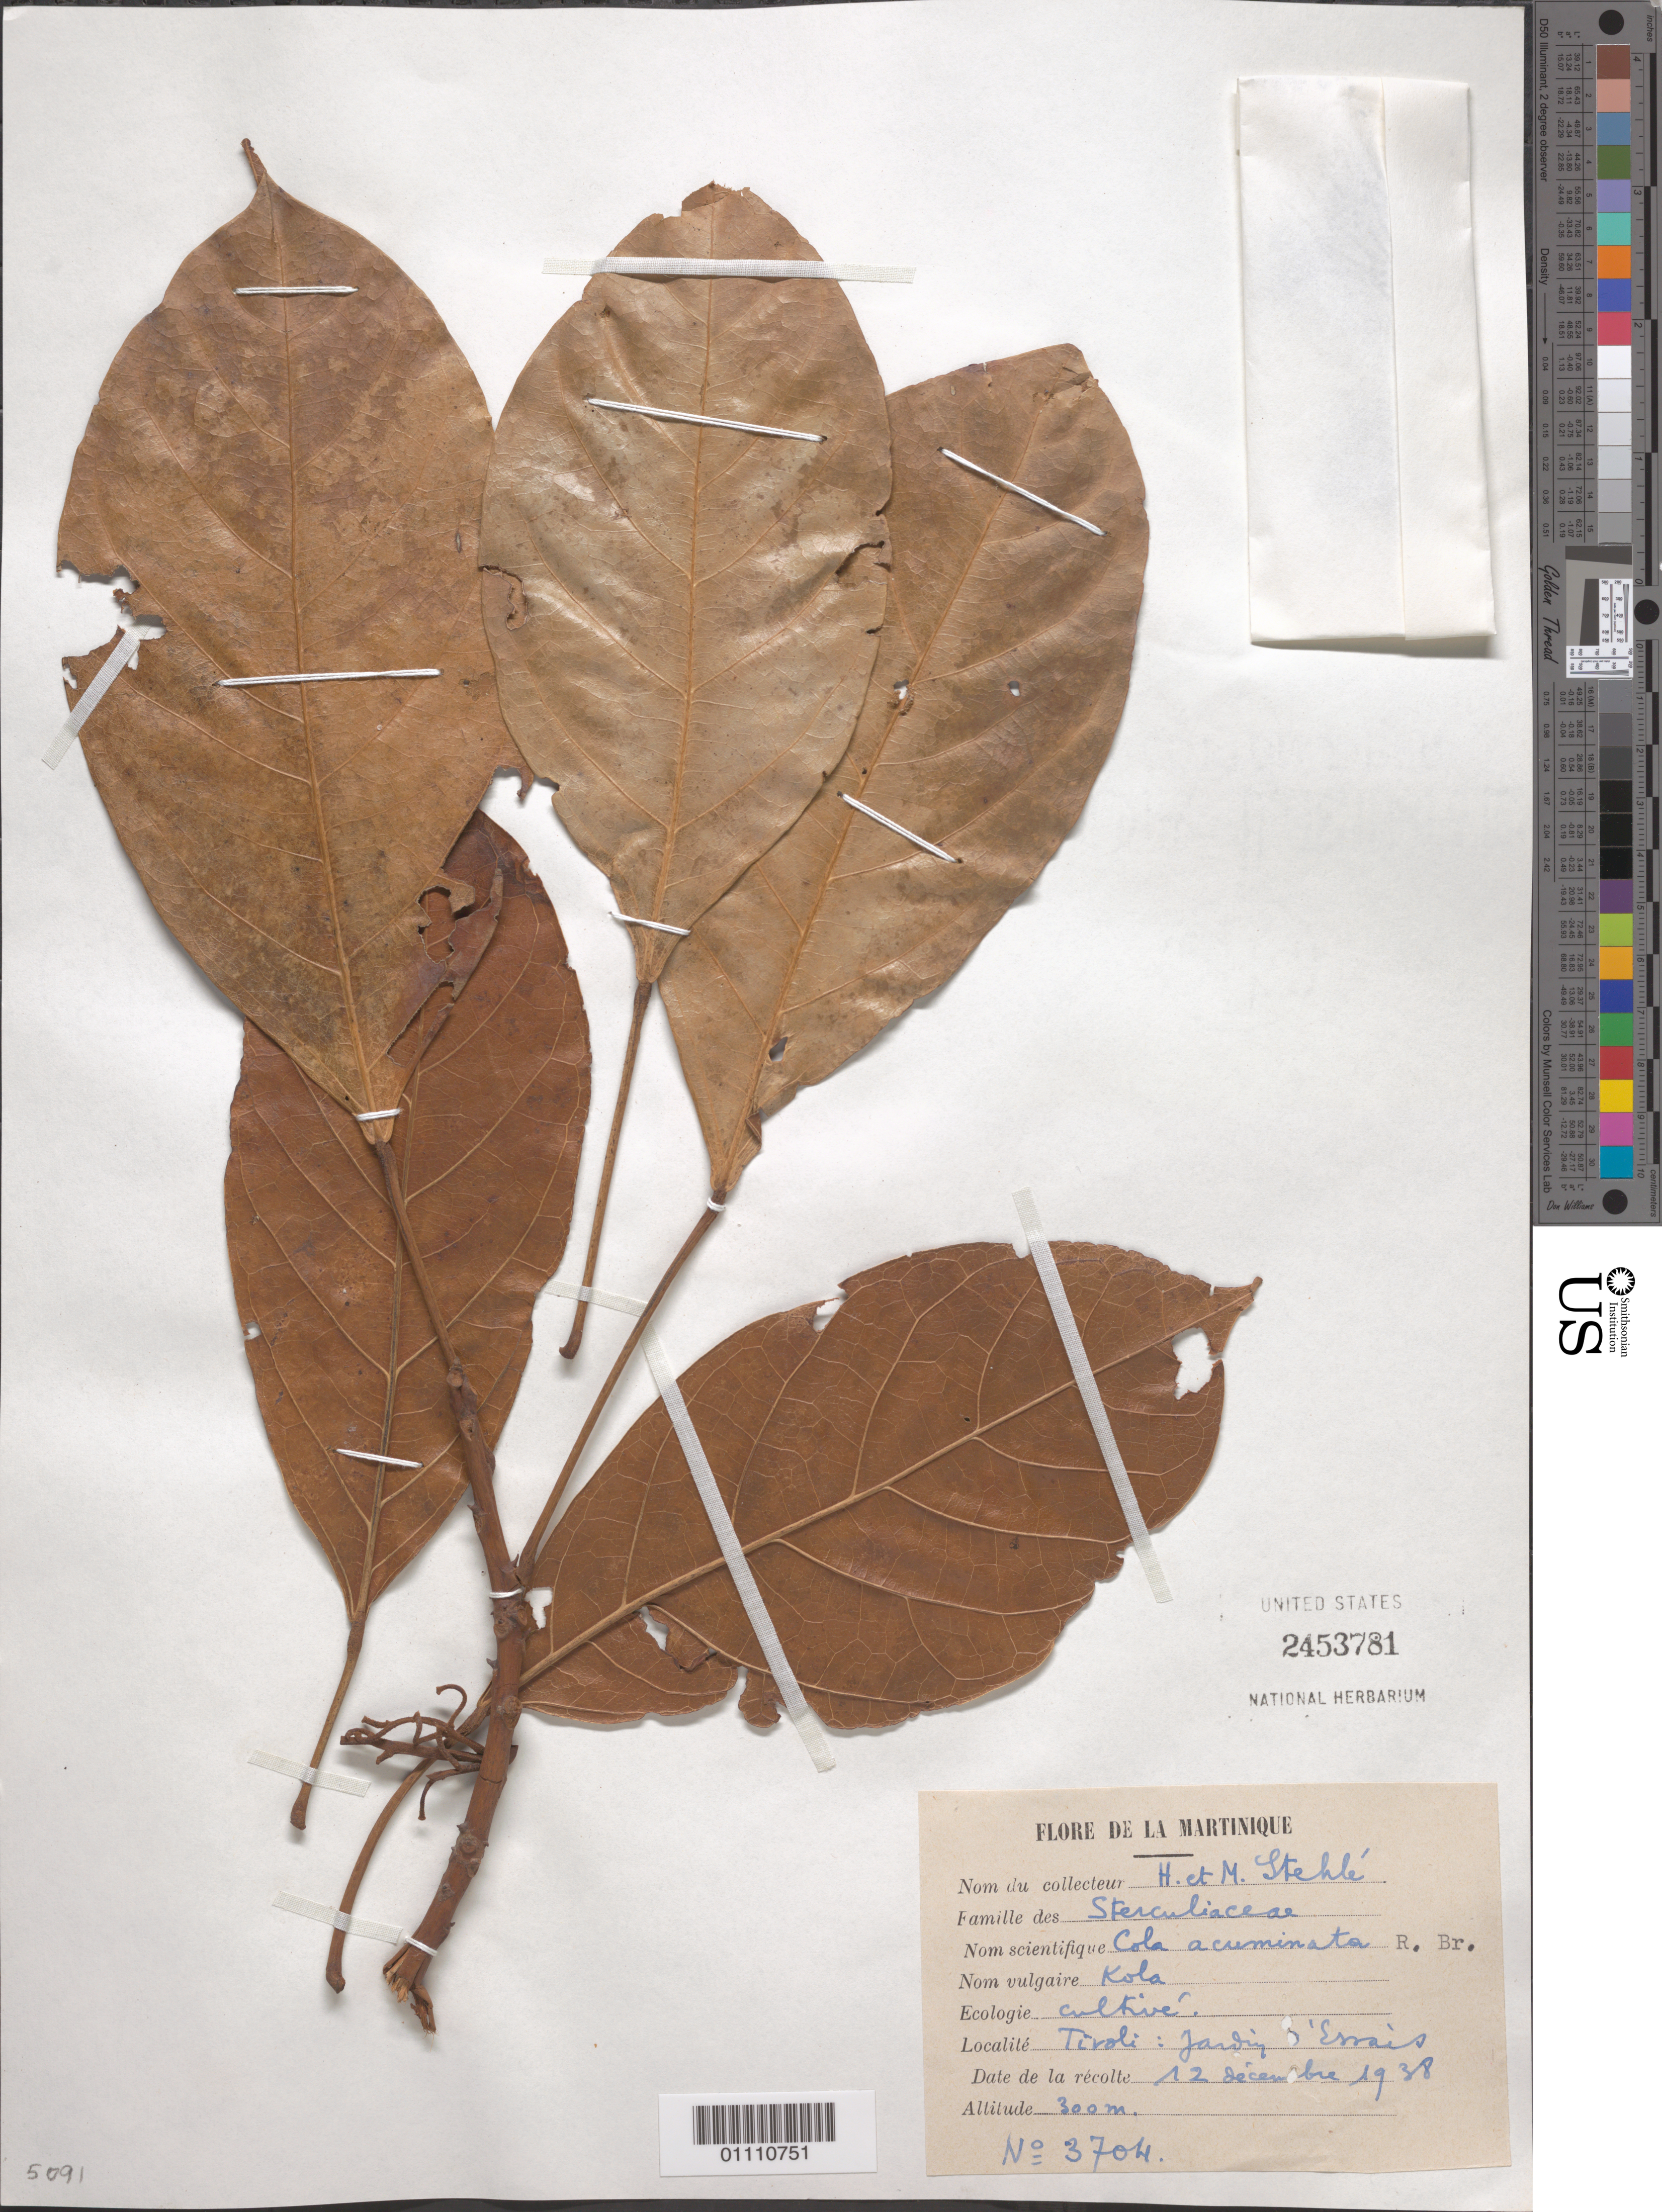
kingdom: Plantae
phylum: Tracheophyta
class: Magnoliopsida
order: Malvales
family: Malvaceae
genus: Cola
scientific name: Cola acuminata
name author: (P. Beauv.) Schott & Endl.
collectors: H. Stehlé & M. Stehlé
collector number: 3704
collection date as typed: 12 Dec 1938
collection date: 1938-12-12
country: Martinique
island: Martinique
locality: Tivoli: Jardin d'Essais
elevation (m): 300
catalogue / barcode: US 2453781